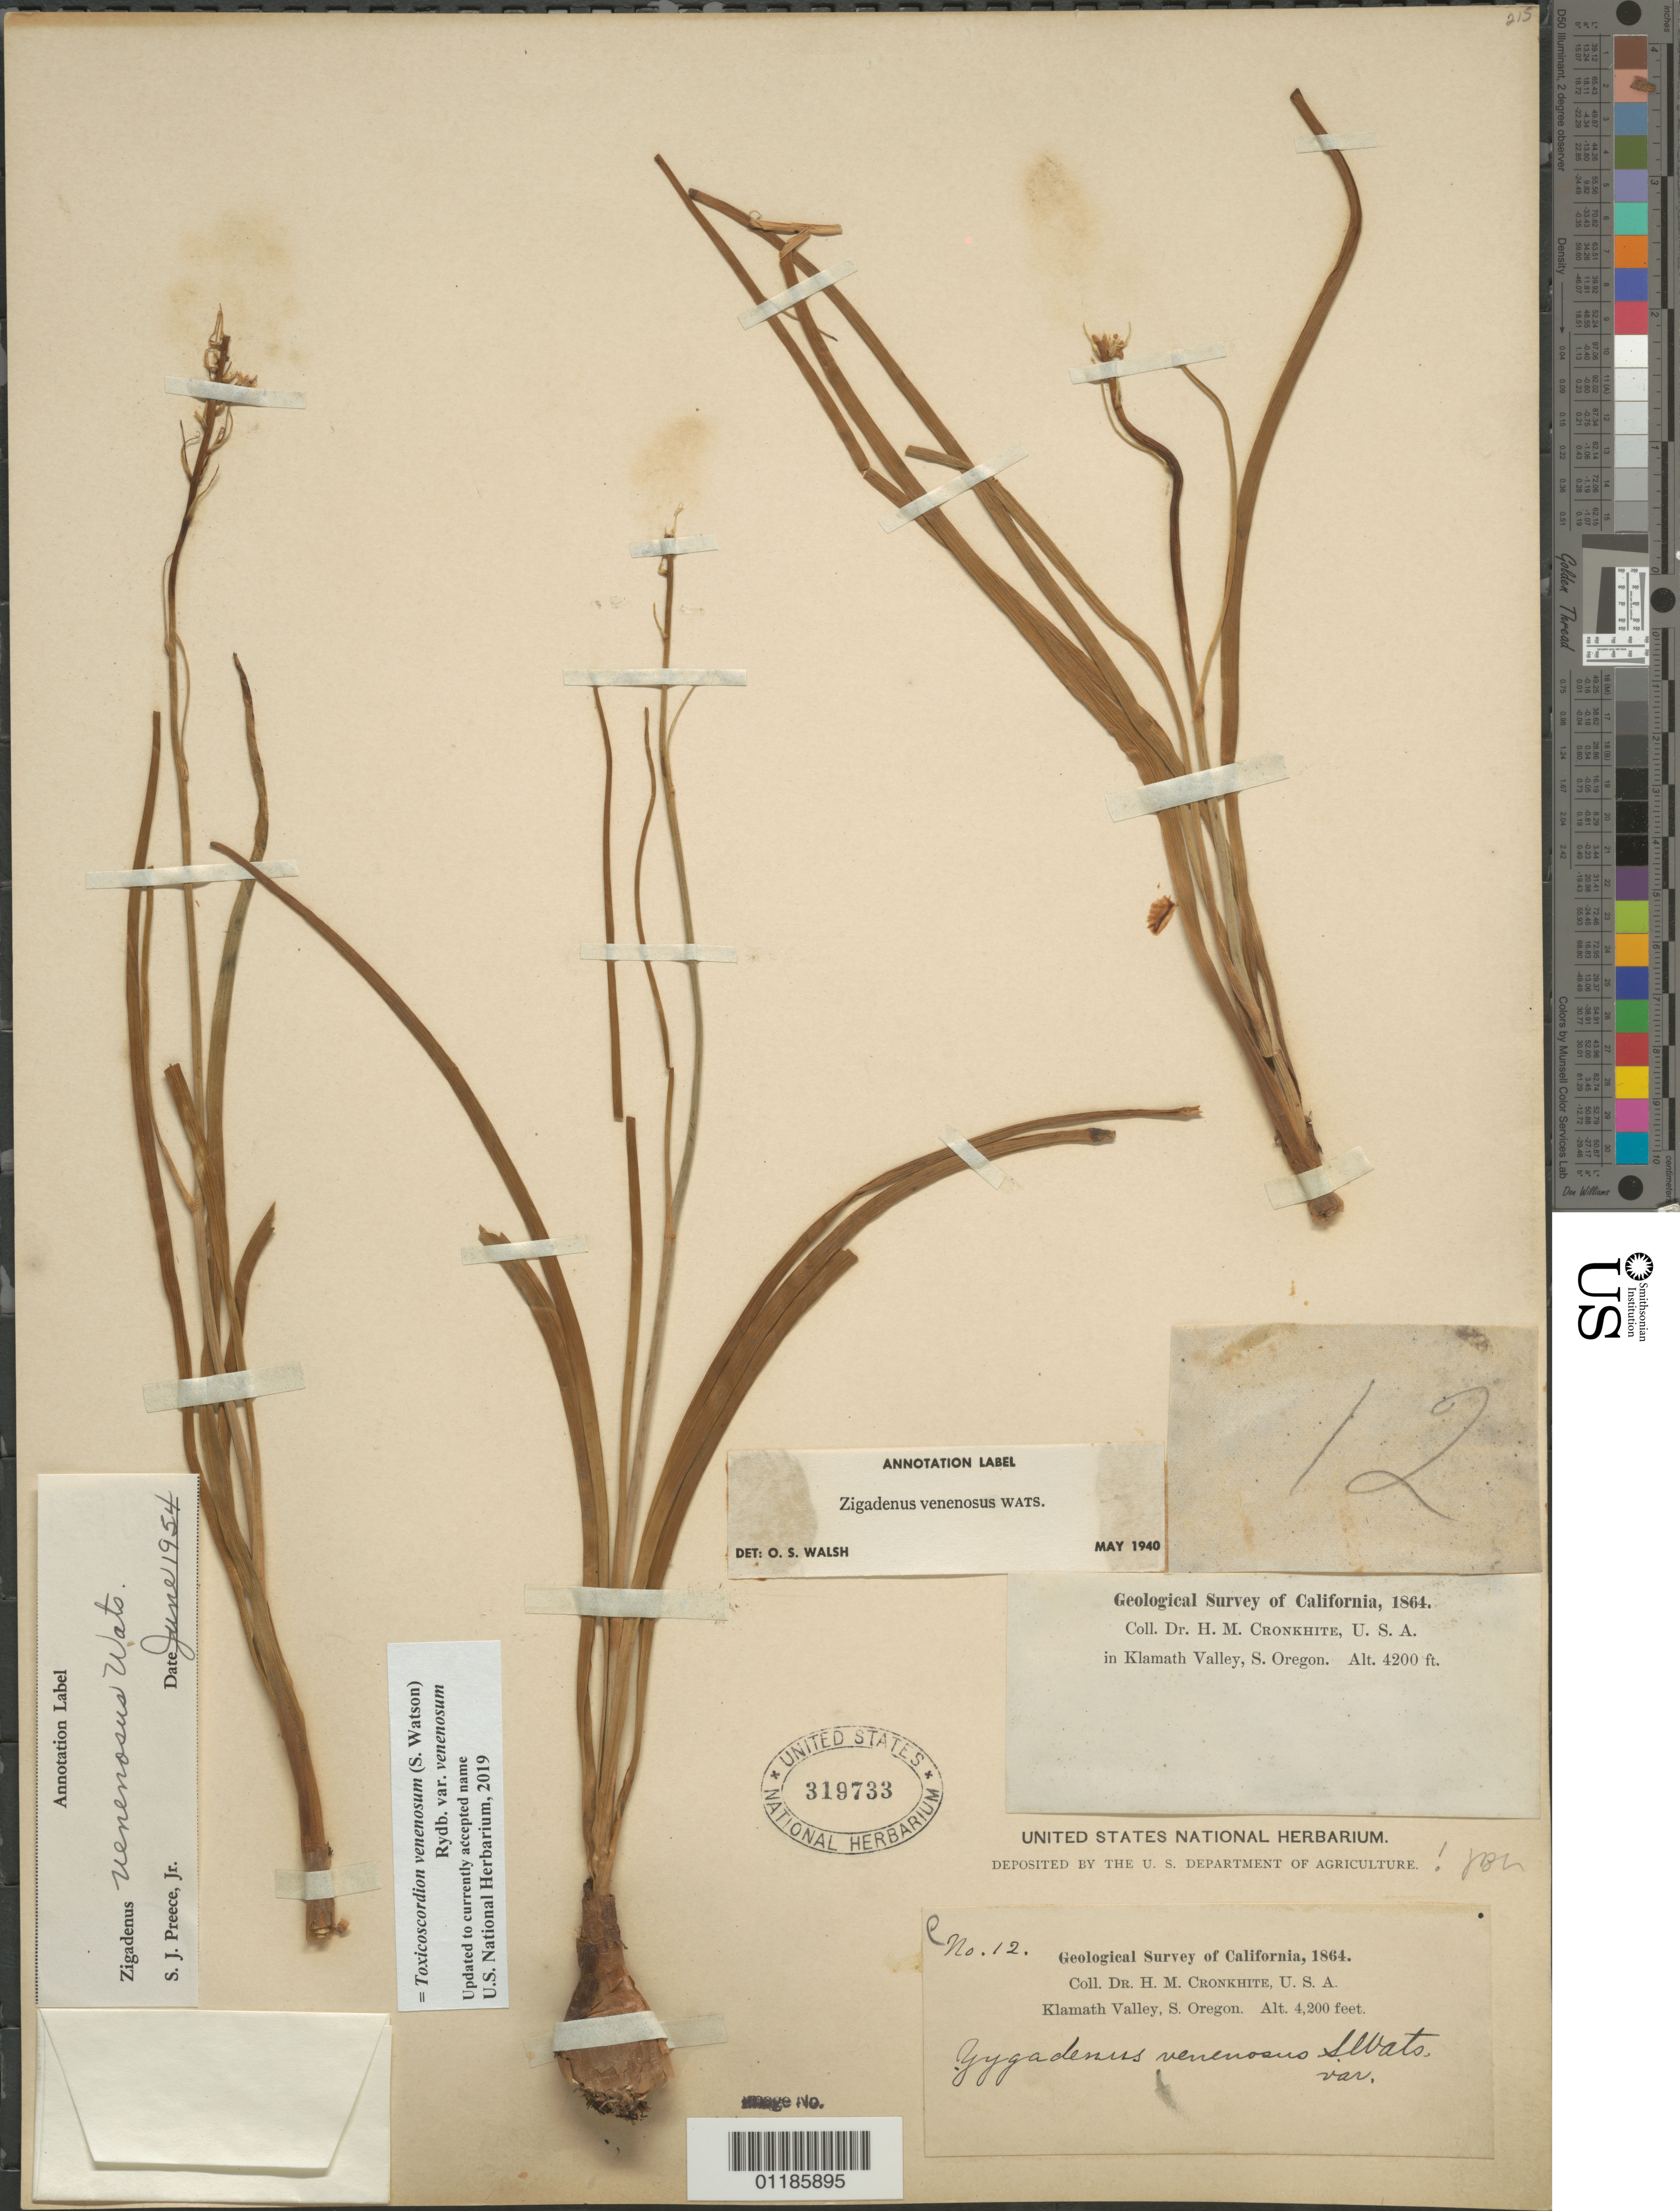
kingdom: Plantae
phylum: Tracheophyta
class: Liliopsida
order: Liliales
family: Melanthiaceae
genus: Toxicoscordion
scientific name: Toxicoscordion venenosum (S. Watson) Rydb. var. venenosum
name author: (S. Watson) Rydb.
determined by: Strong, Mark T., (BOT), Smithsonian Institution - National Museum of Natural History (UNITED STATES)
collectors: H. M. Cronkhite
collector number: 12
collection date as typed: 1864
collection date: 1864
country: United States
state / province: Oregon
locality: Klamath Valley, S Oregon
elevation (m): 1280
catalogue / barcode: US 319733